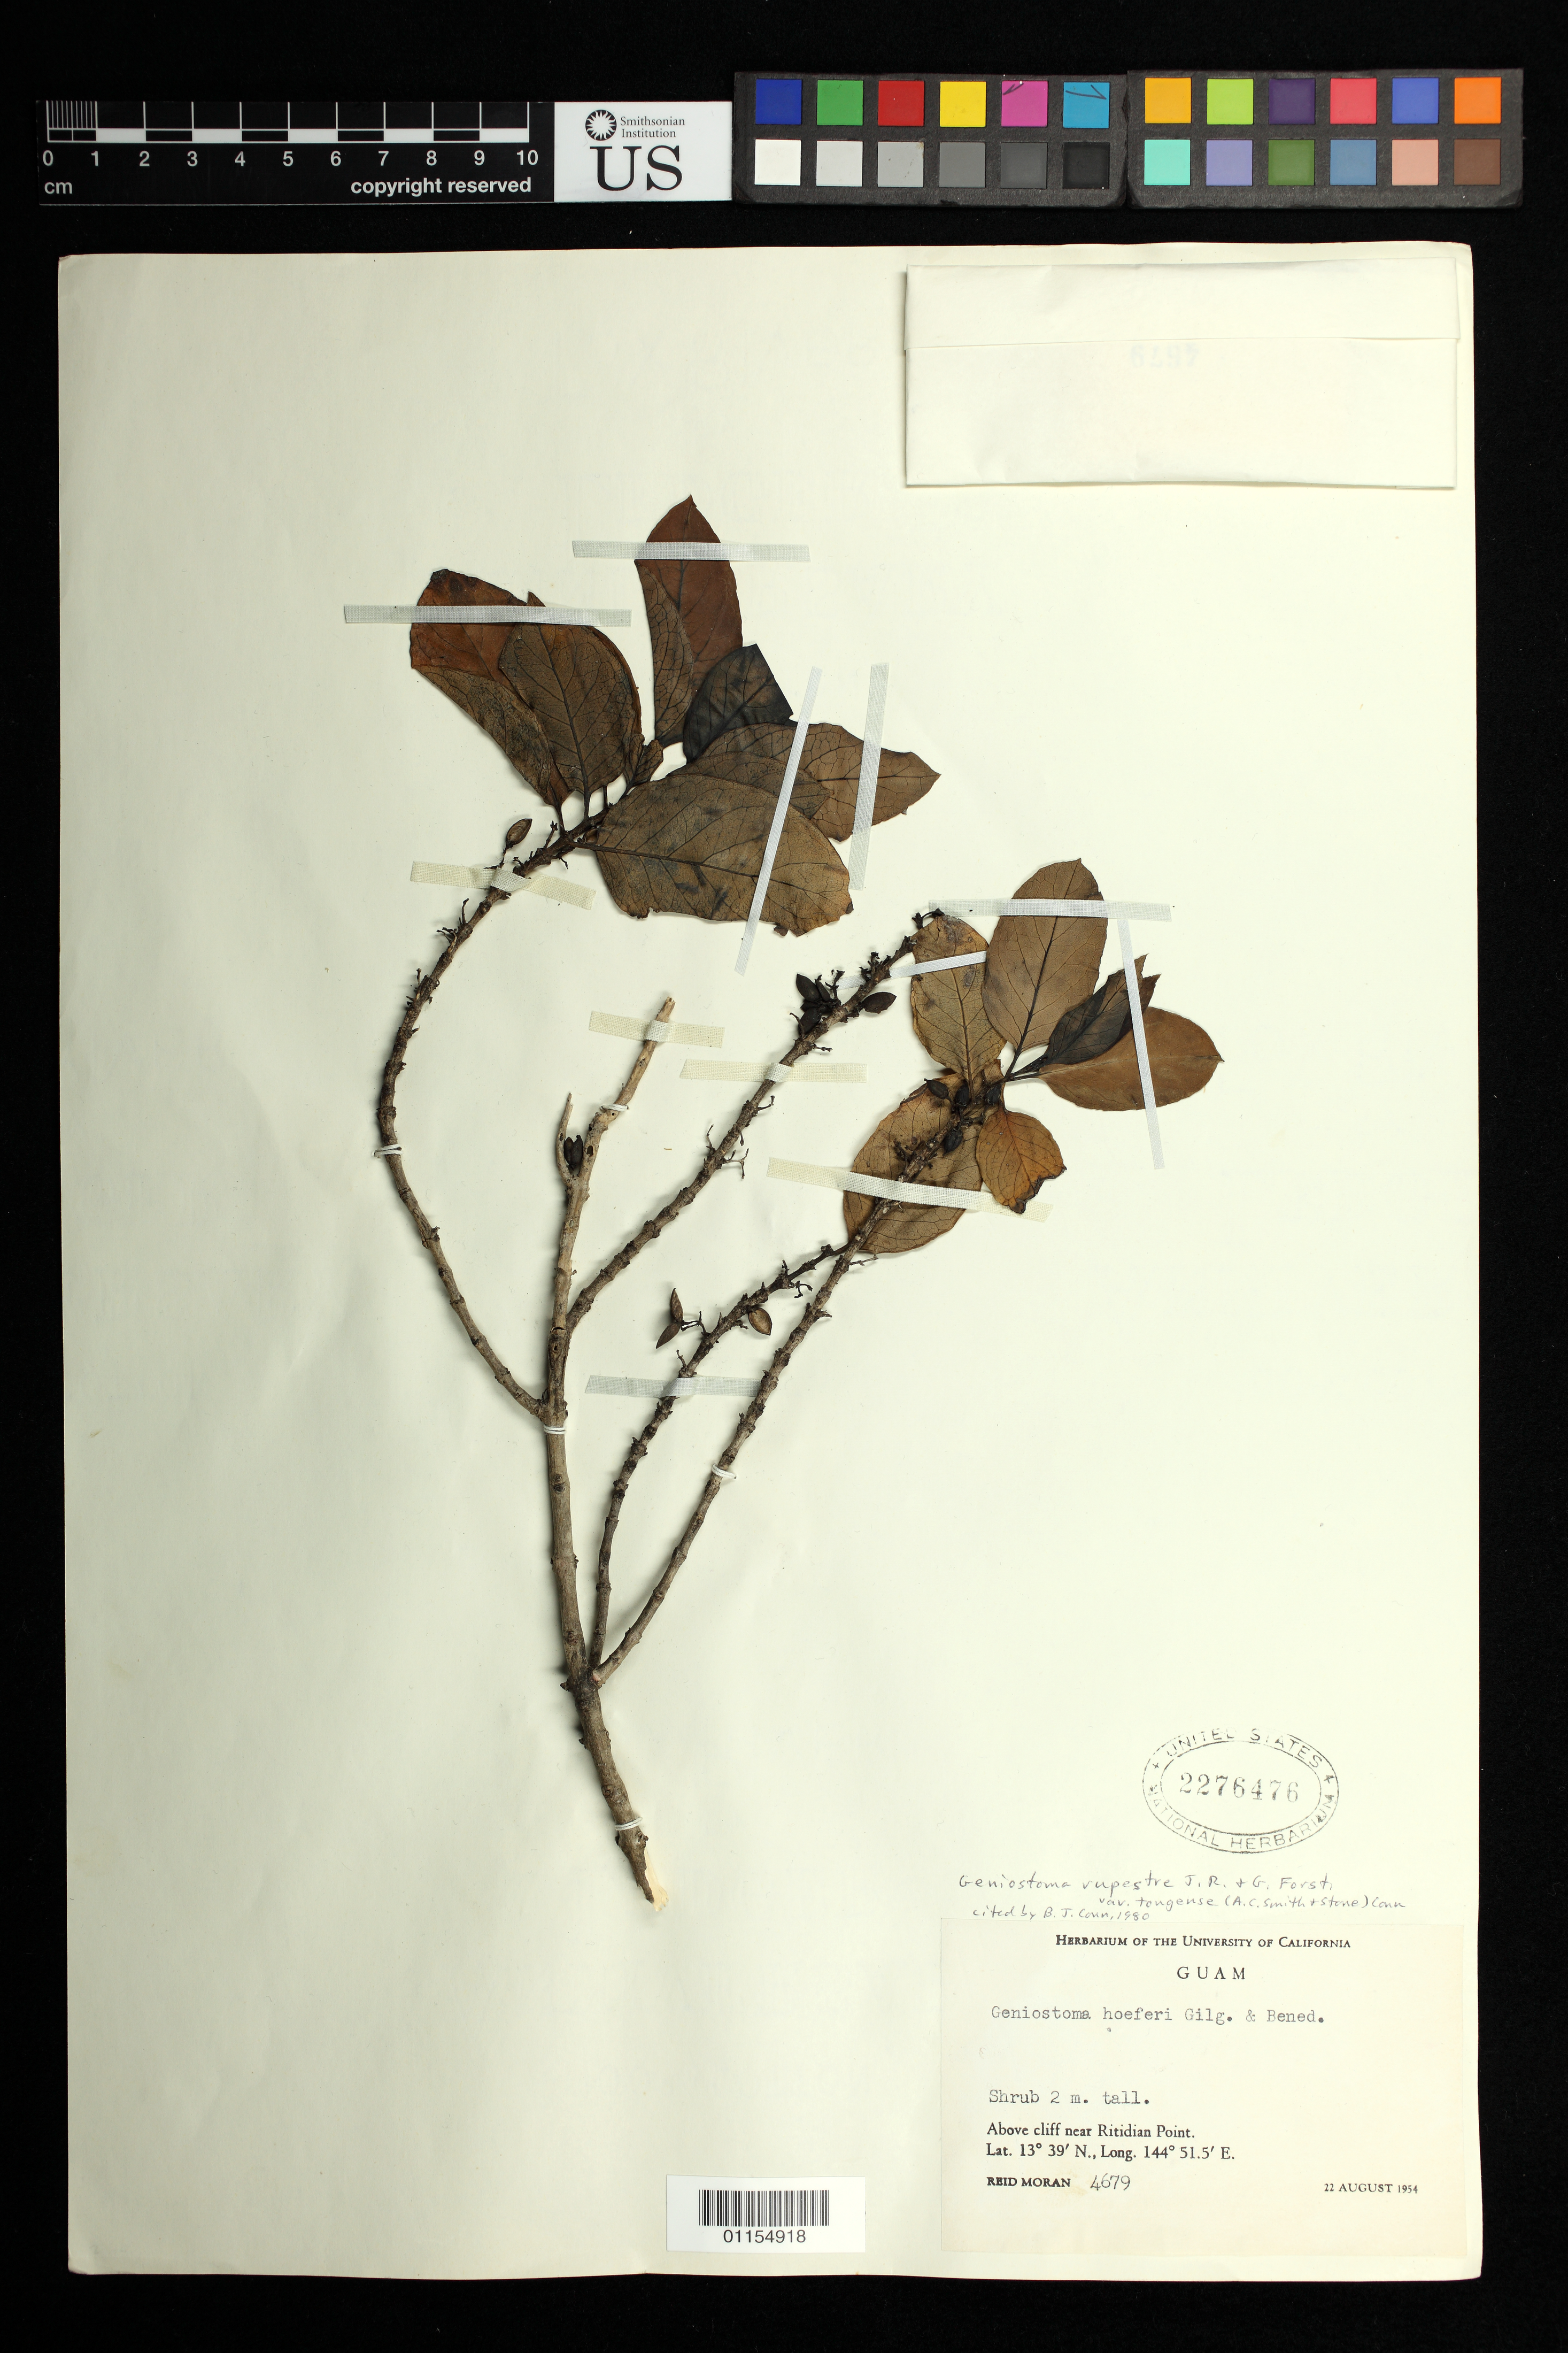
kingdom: Plantae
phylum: Tracheophyta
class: Magnoliopsida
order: Gentianales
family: Loganiaceae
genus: Geniostoma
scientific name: Geniostoma rupestre var. tongense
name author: J.R. Forst. & G. Forst.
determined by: Conn, B. J.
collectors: R. V. Moran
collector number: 4679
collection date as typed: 22 Aug 1954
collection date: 1954-08-22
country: Guam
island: Guam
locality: Above cliff near Ritidian Point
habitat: above cliff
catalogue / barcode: US 2276476